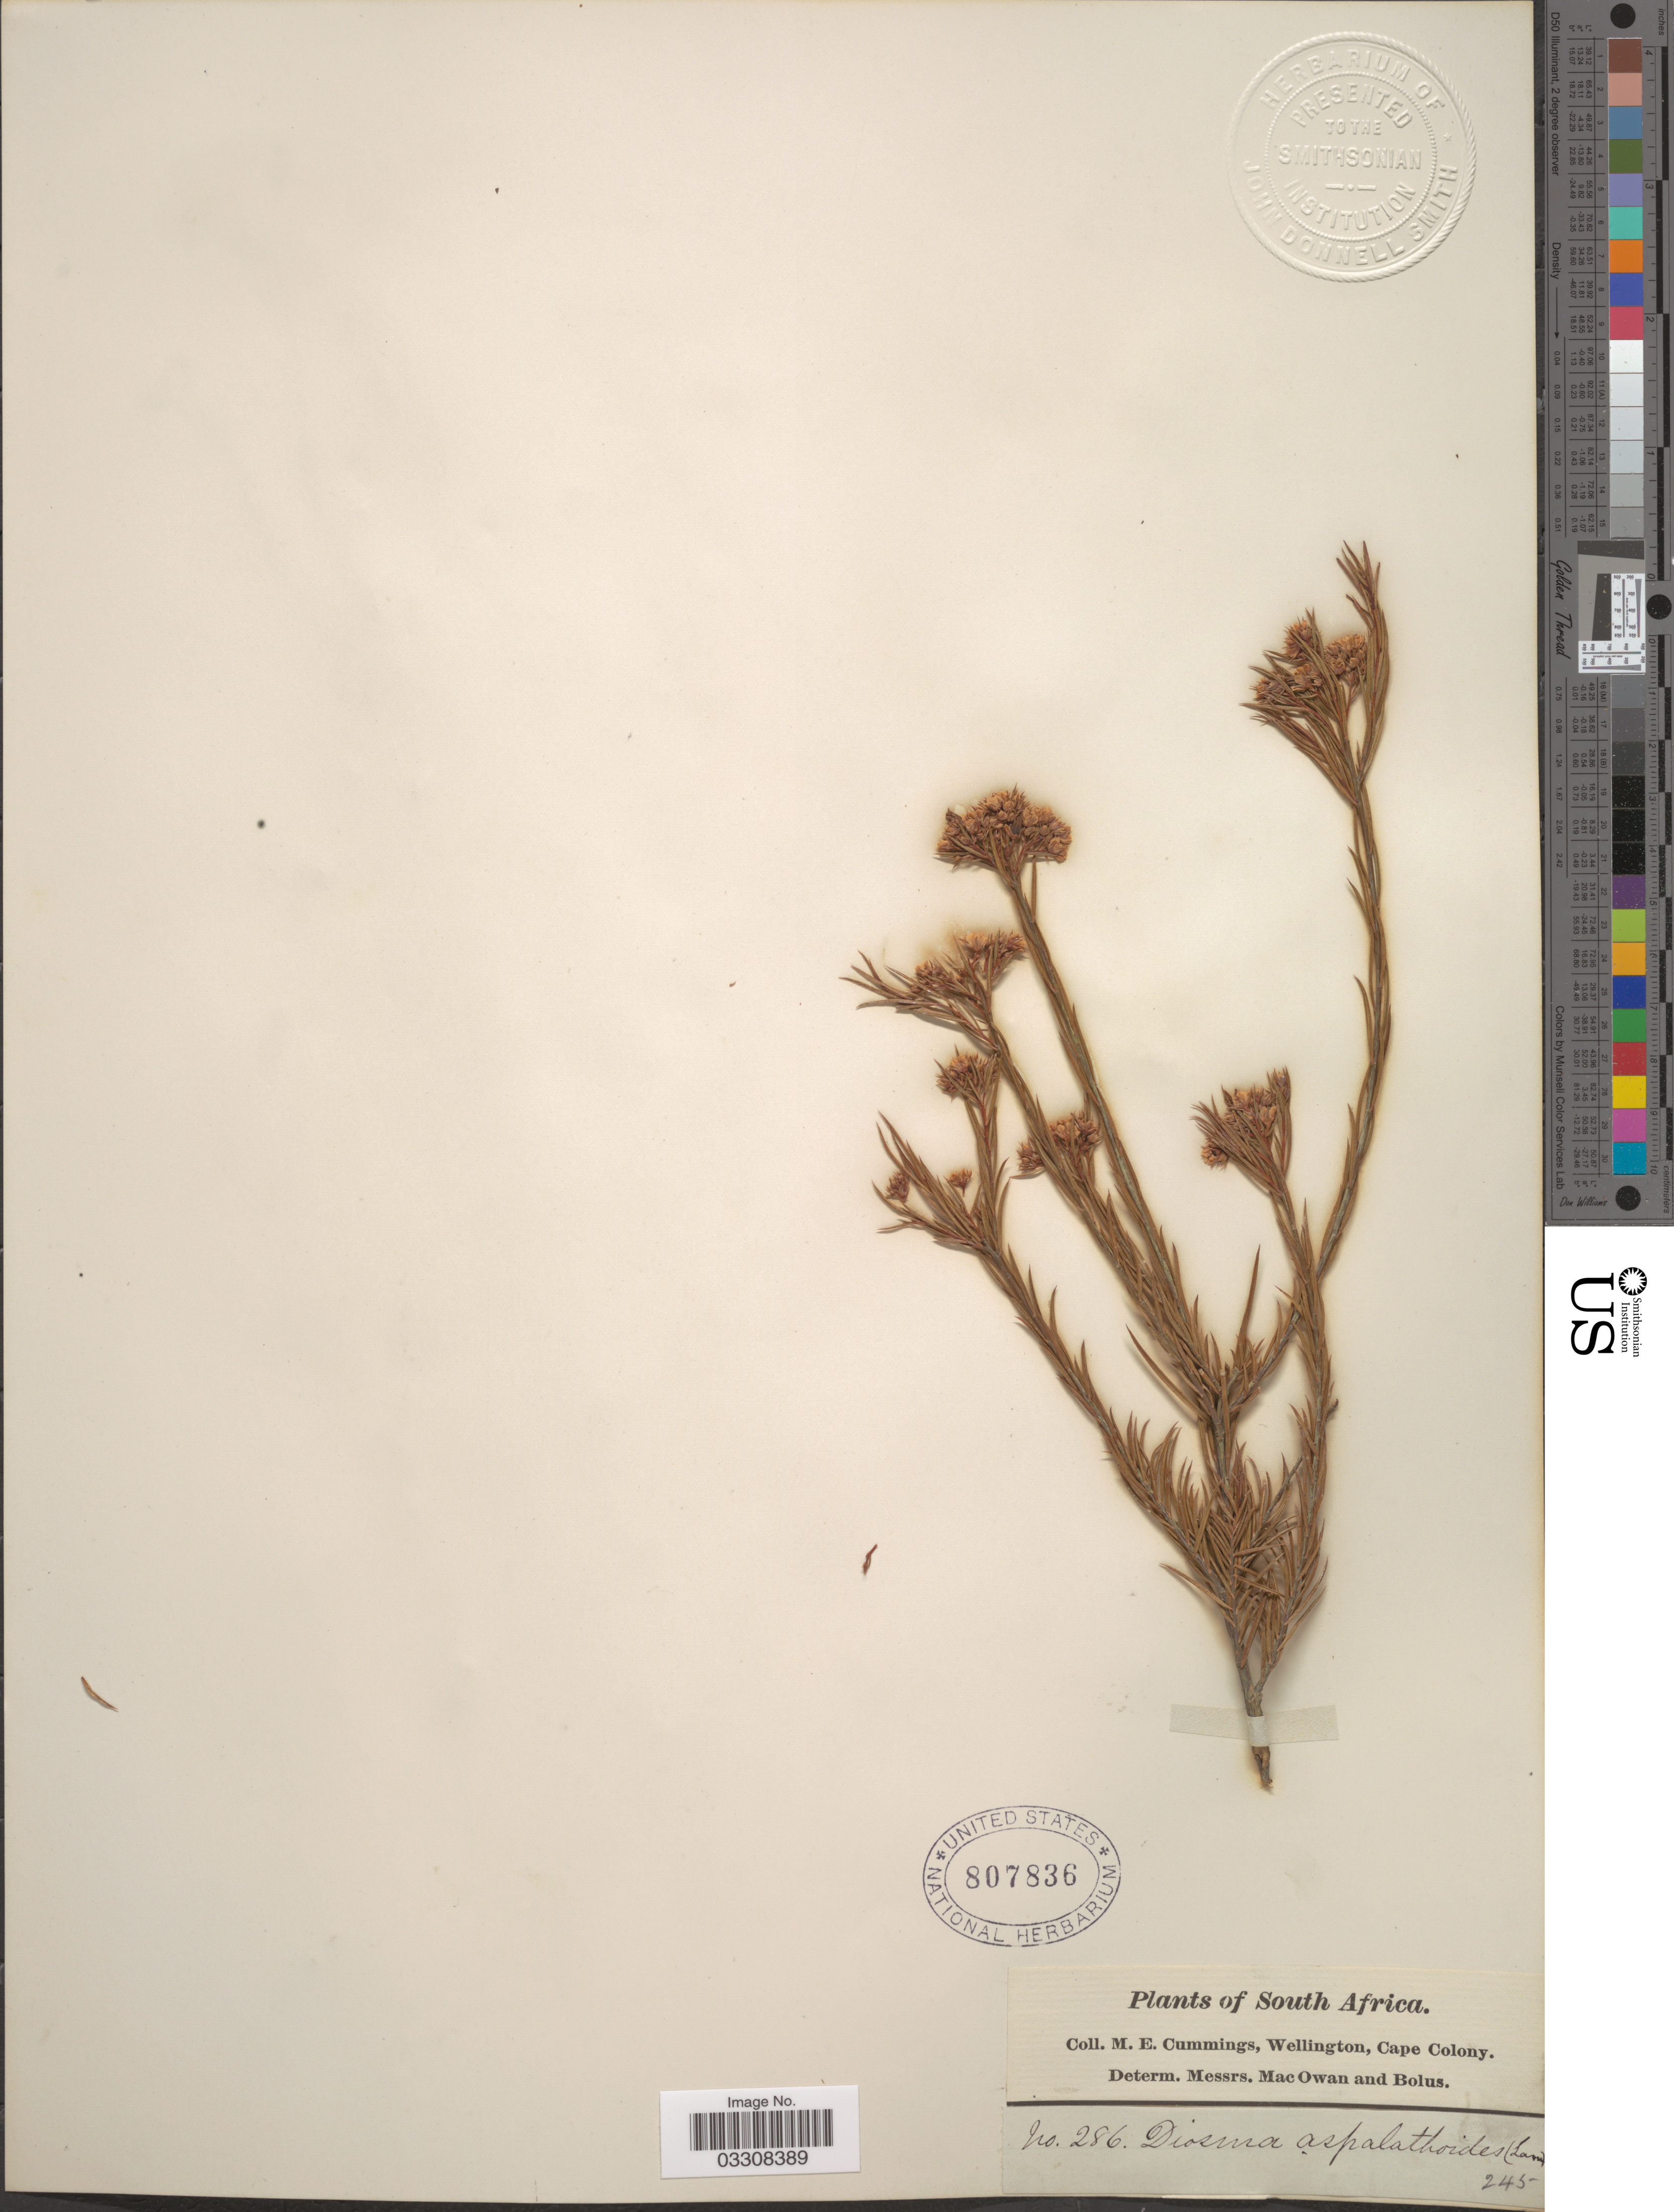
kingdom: Plantae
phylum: Tracheophyta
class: Magnoliopsida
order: Sapindales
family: Rutaceae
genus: Diosma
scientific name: Diosma aspalathoides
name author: Lam.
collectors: M. E. Cummings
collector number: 286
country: South Africa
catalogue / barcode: US 807836